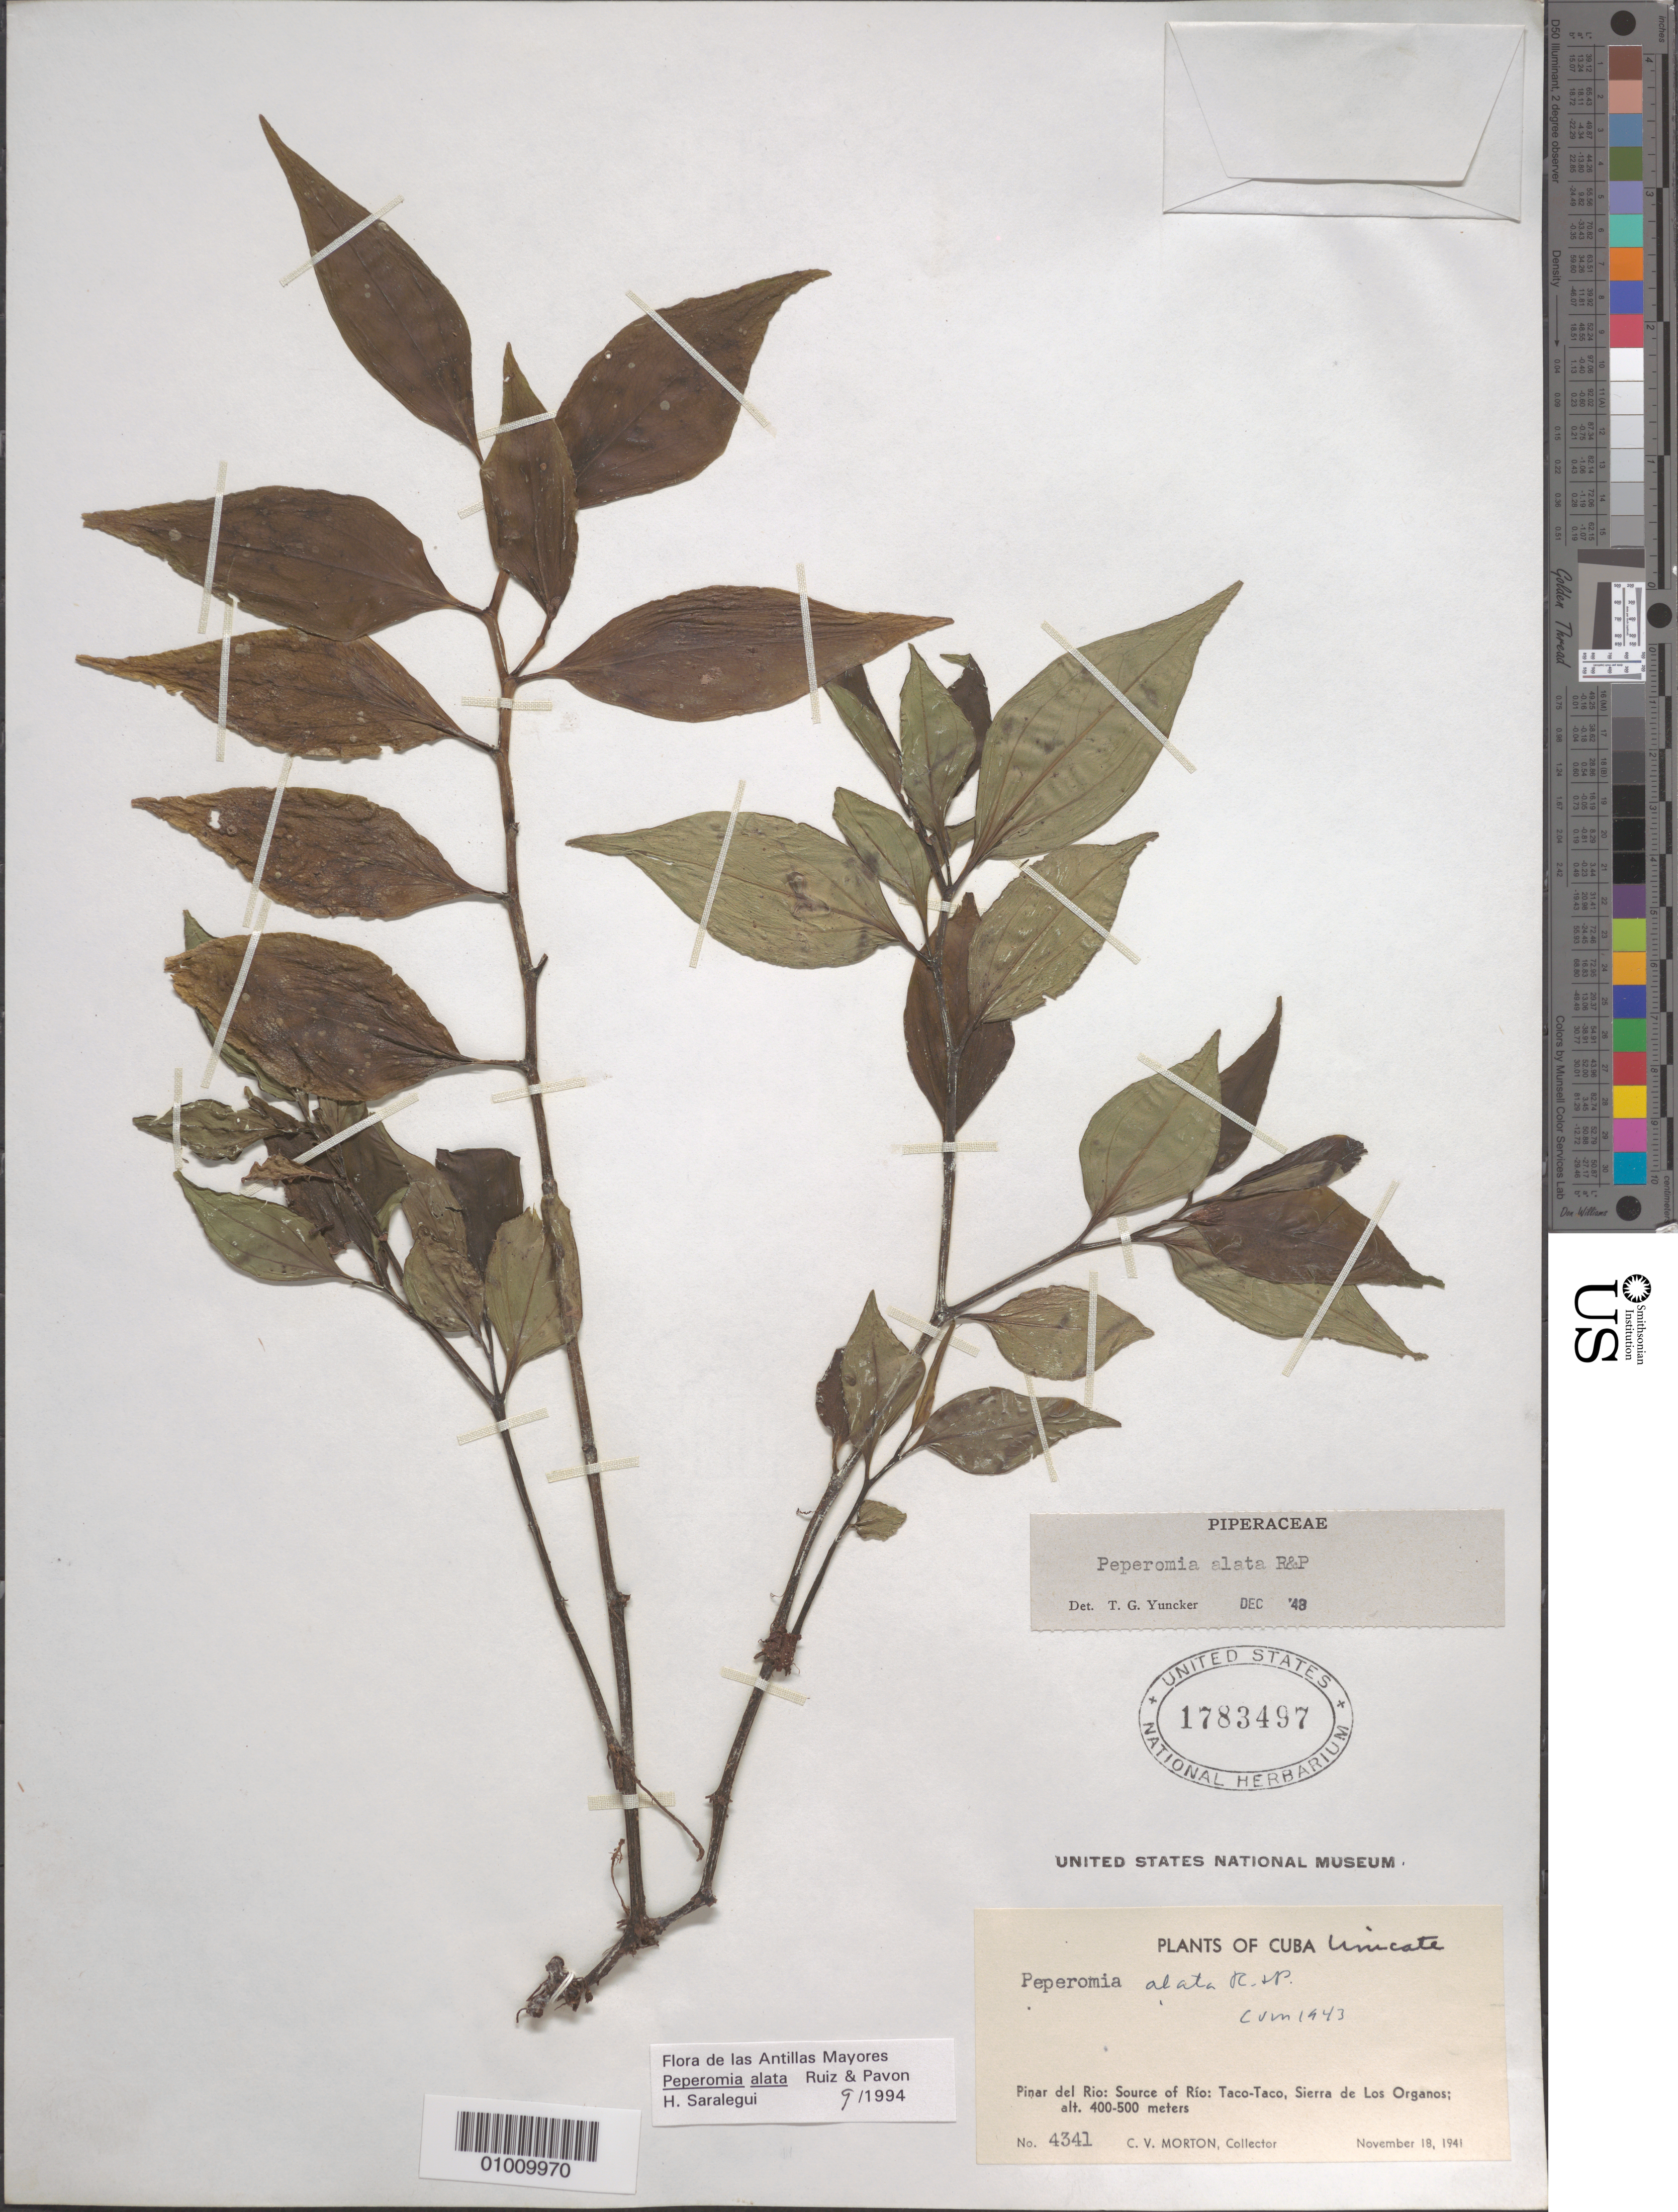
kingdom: Plantae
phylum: Tracheophyta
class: Magnoliopsida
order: Piperales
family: Piperaceae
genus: Peperomia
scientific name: Peperomia alata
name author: Ruiz & Pav.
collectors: C. V. Morton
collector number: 4341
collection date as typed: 18 Nov 1941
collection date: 1941-11-18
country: Cuba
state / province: Pinar del Rio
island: Cuba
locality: Pinar del Rio: Source of Rio: Taco-Taco, Sierra de Los Organos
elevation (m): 400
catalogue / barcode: US 1783497